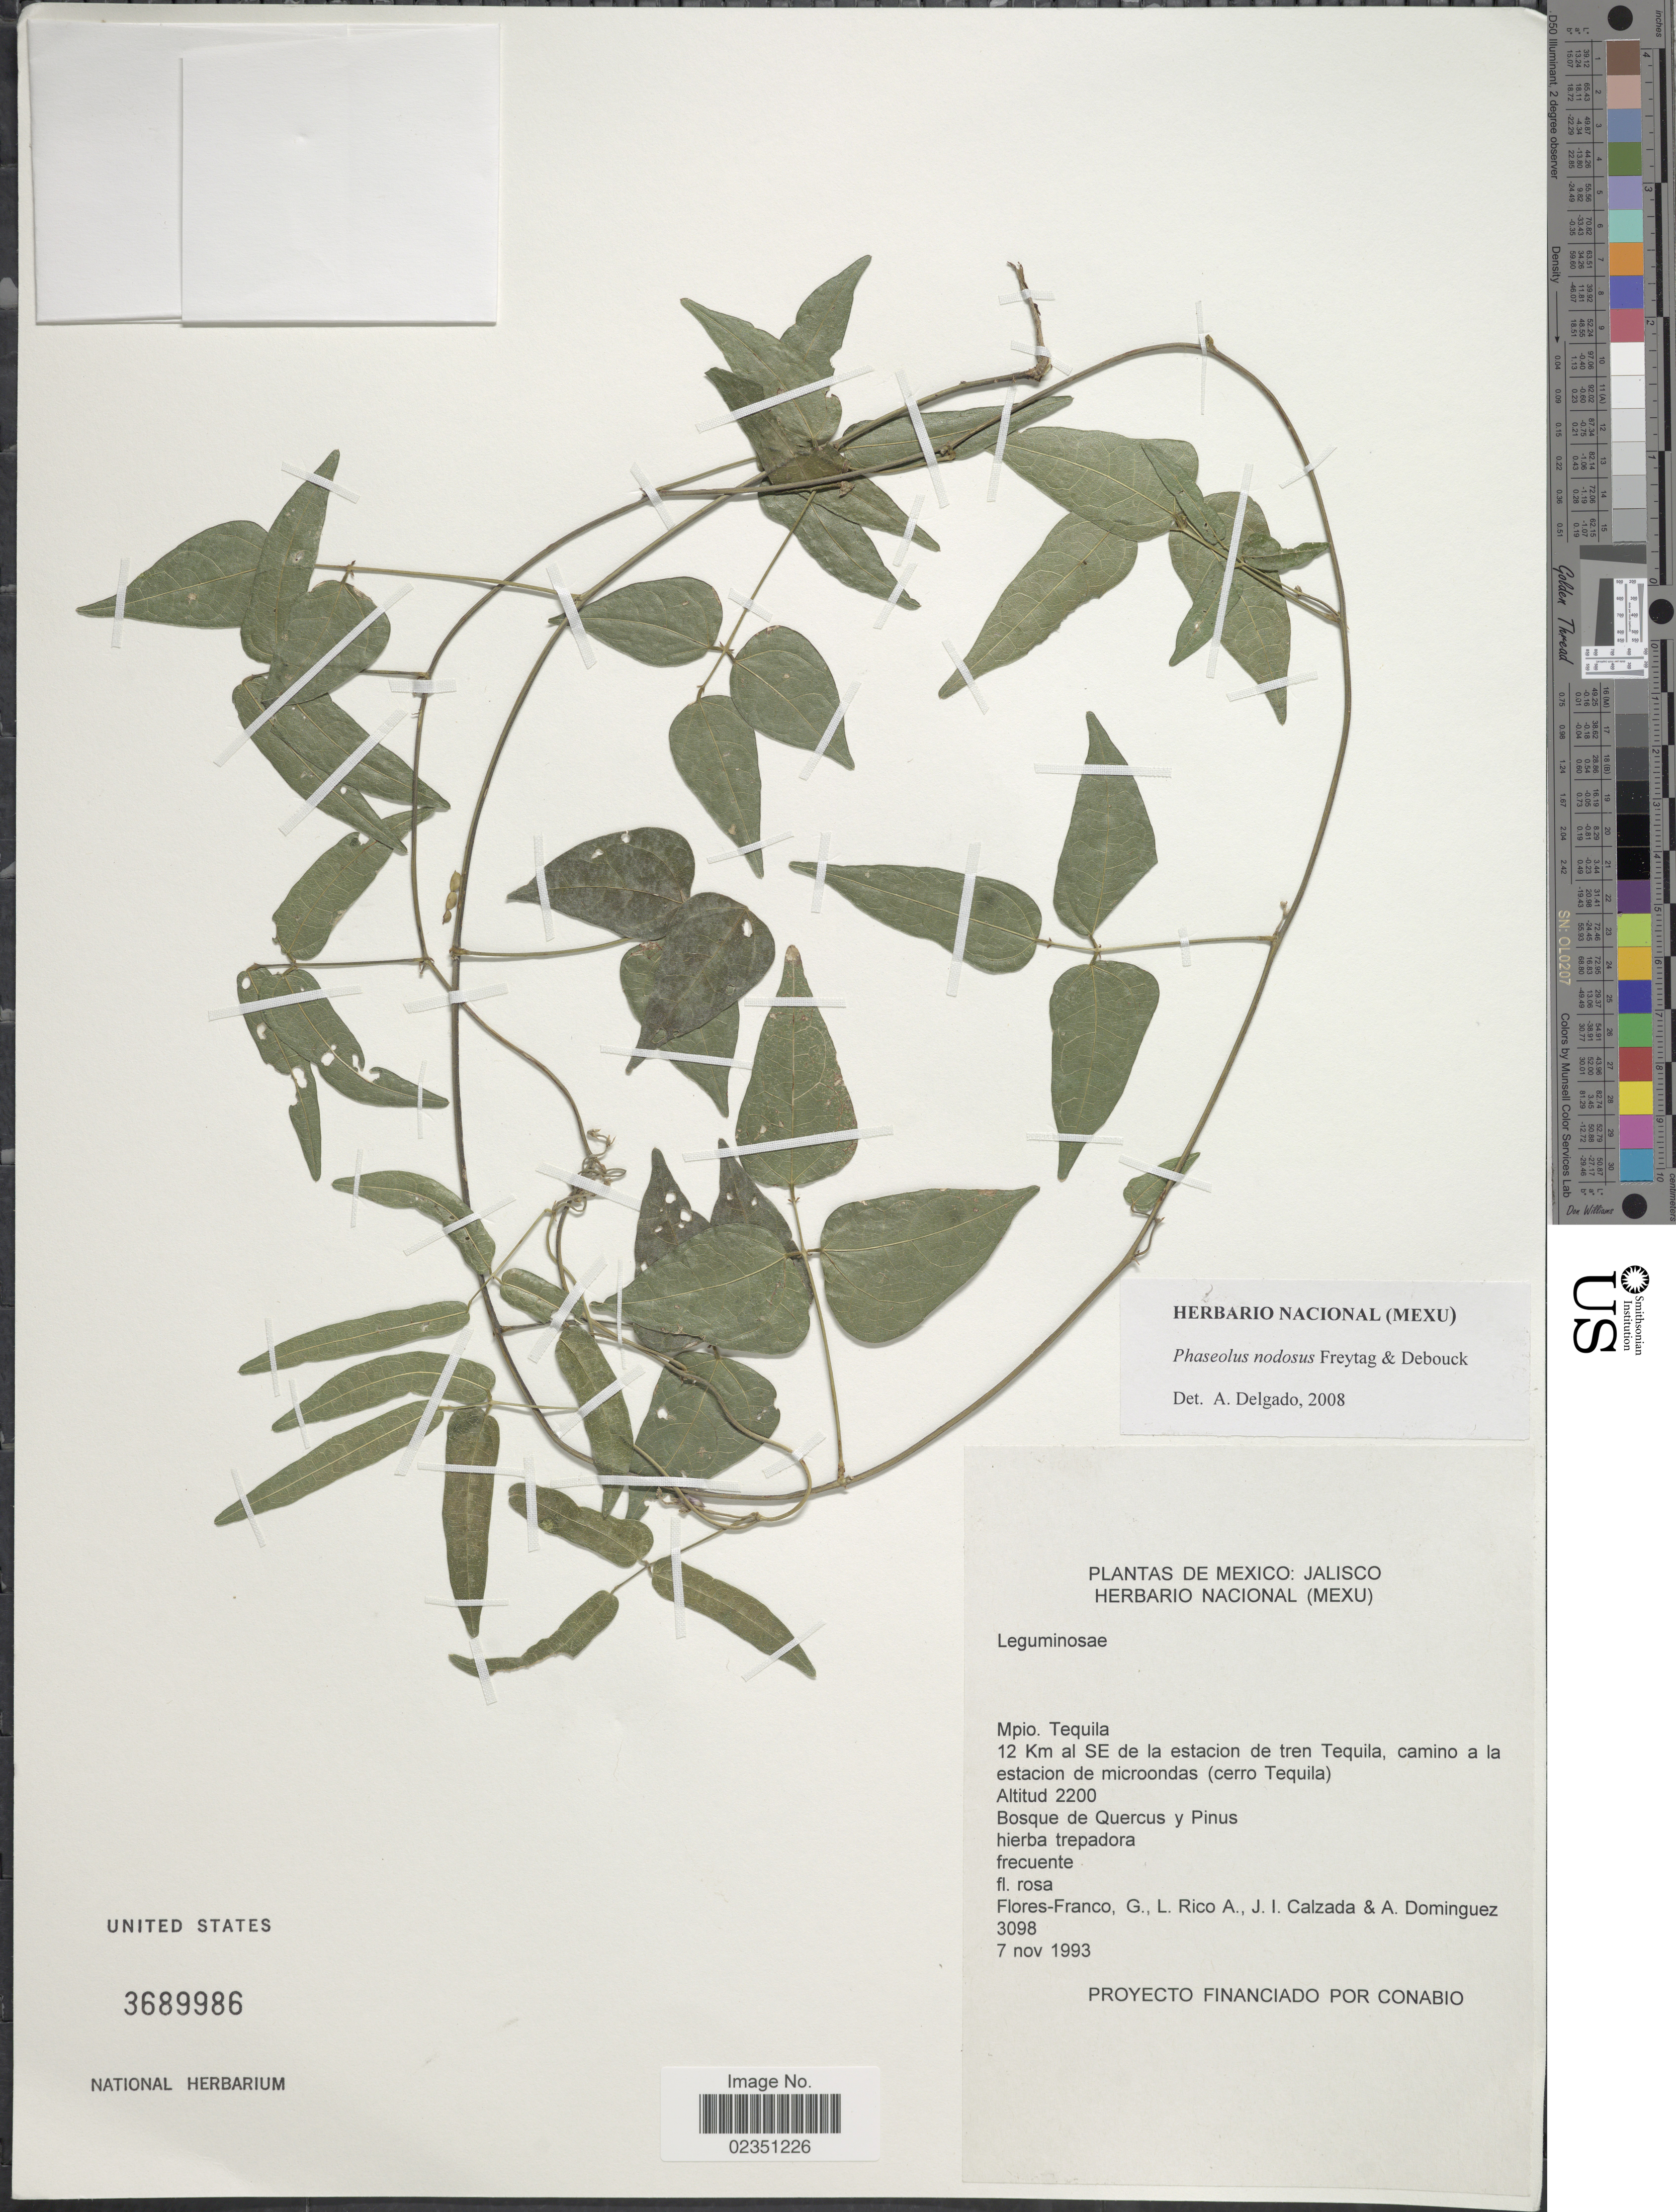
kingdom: Plantae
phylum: Tracheophyta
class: Magnoliopsida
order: Fabales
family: Fabaceae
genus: Phaseolus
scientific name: Phaseolus nodosus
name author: Freytag & Debouck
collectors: G. Flores F., M. Rico Arce, J. I. Calzada & A. Dominguez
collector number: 3098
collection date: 1993-11-07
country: Mexico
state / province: Jalisco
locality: Mpio. Tequila. 12 Km al SE de la estacion de tren Tequila, camino a la estacion de microondas (cerro Tequila)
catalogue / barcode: US 2689986